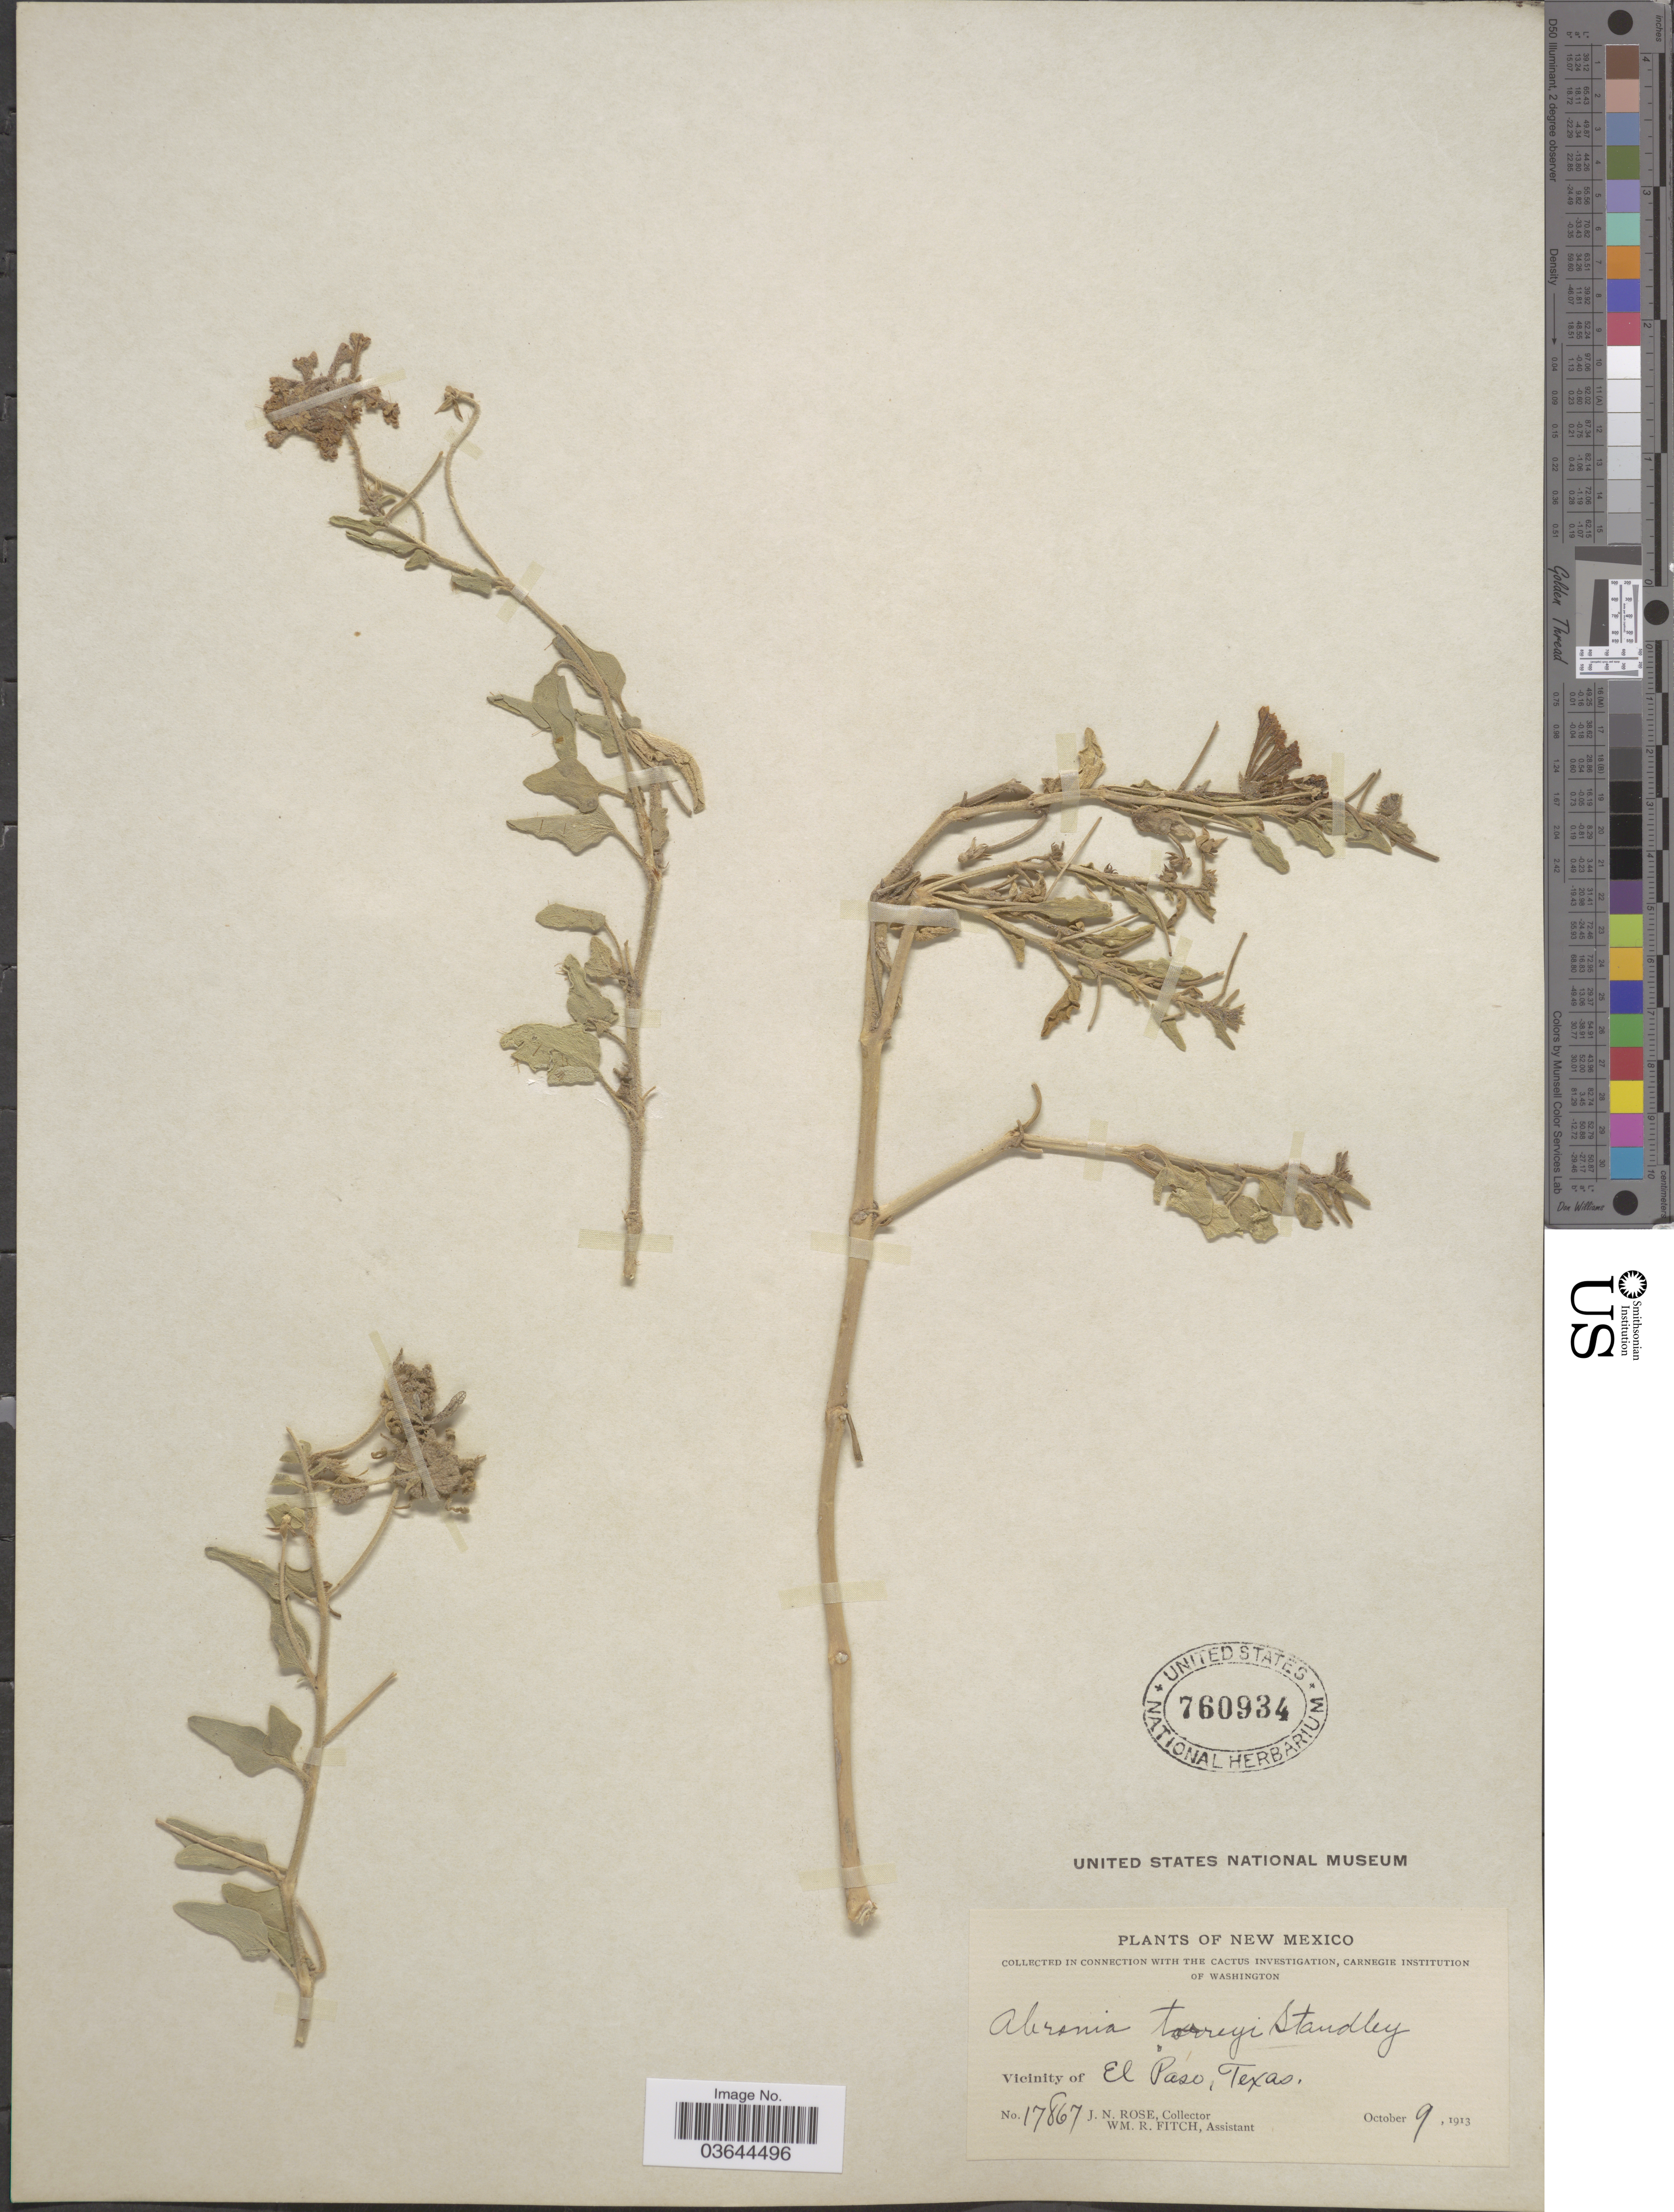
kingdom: Plantae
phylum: Tracheophyta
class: Magnoliopsida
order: Caryophyllales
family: Nyctaginaceae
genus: Abronia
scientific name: Abronia angustifolia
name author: Greene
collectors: J. N. Rose & W. R. Fitch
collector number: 17867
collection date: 1913-10-09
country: United States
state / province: Texas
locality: Vicinity of El Paso.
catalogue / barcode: US 760934